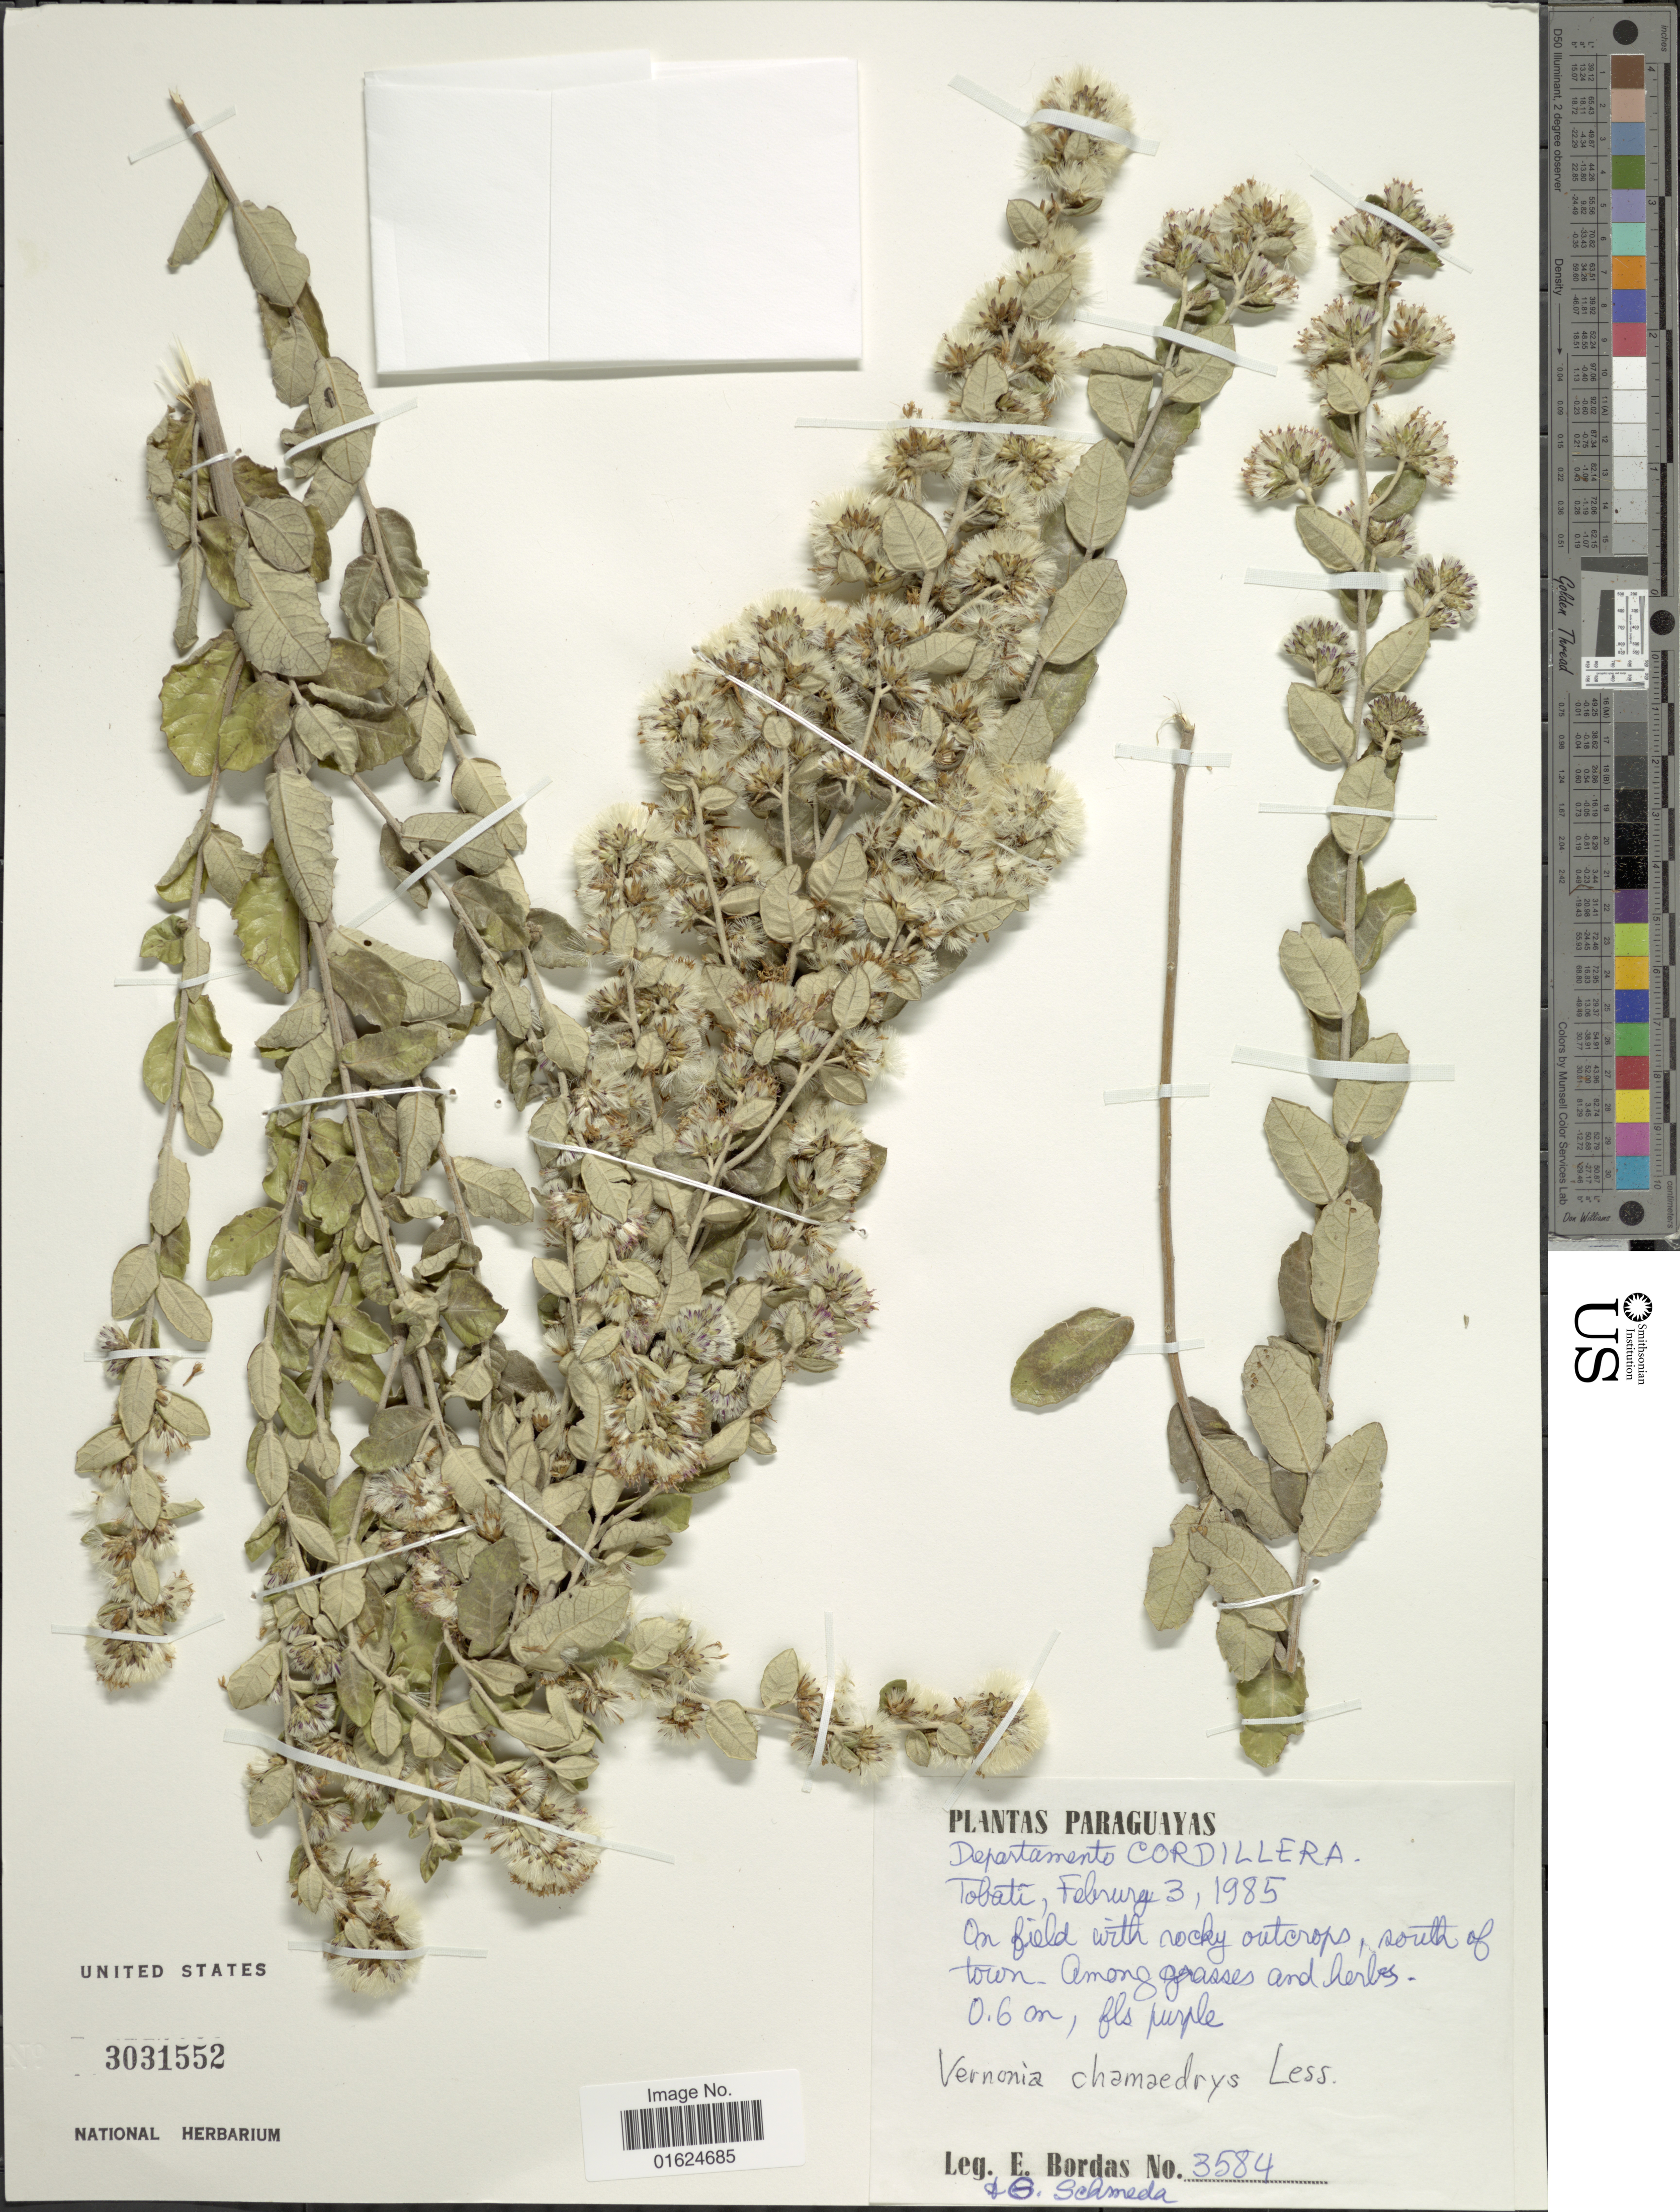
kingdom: Plantae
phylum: Tracheophyta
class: Magnoliopsida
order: Asterales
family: Asteraceae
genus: Vernonanthura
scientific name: Vernonanthura chamaedrys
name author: (Less.) H. Rob.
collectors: E. Bordas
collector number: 3584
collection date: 1985-02-03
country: Paraguay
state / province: Cordillera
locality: Departamento Cordillera, Tobati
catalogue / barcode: US 3031552